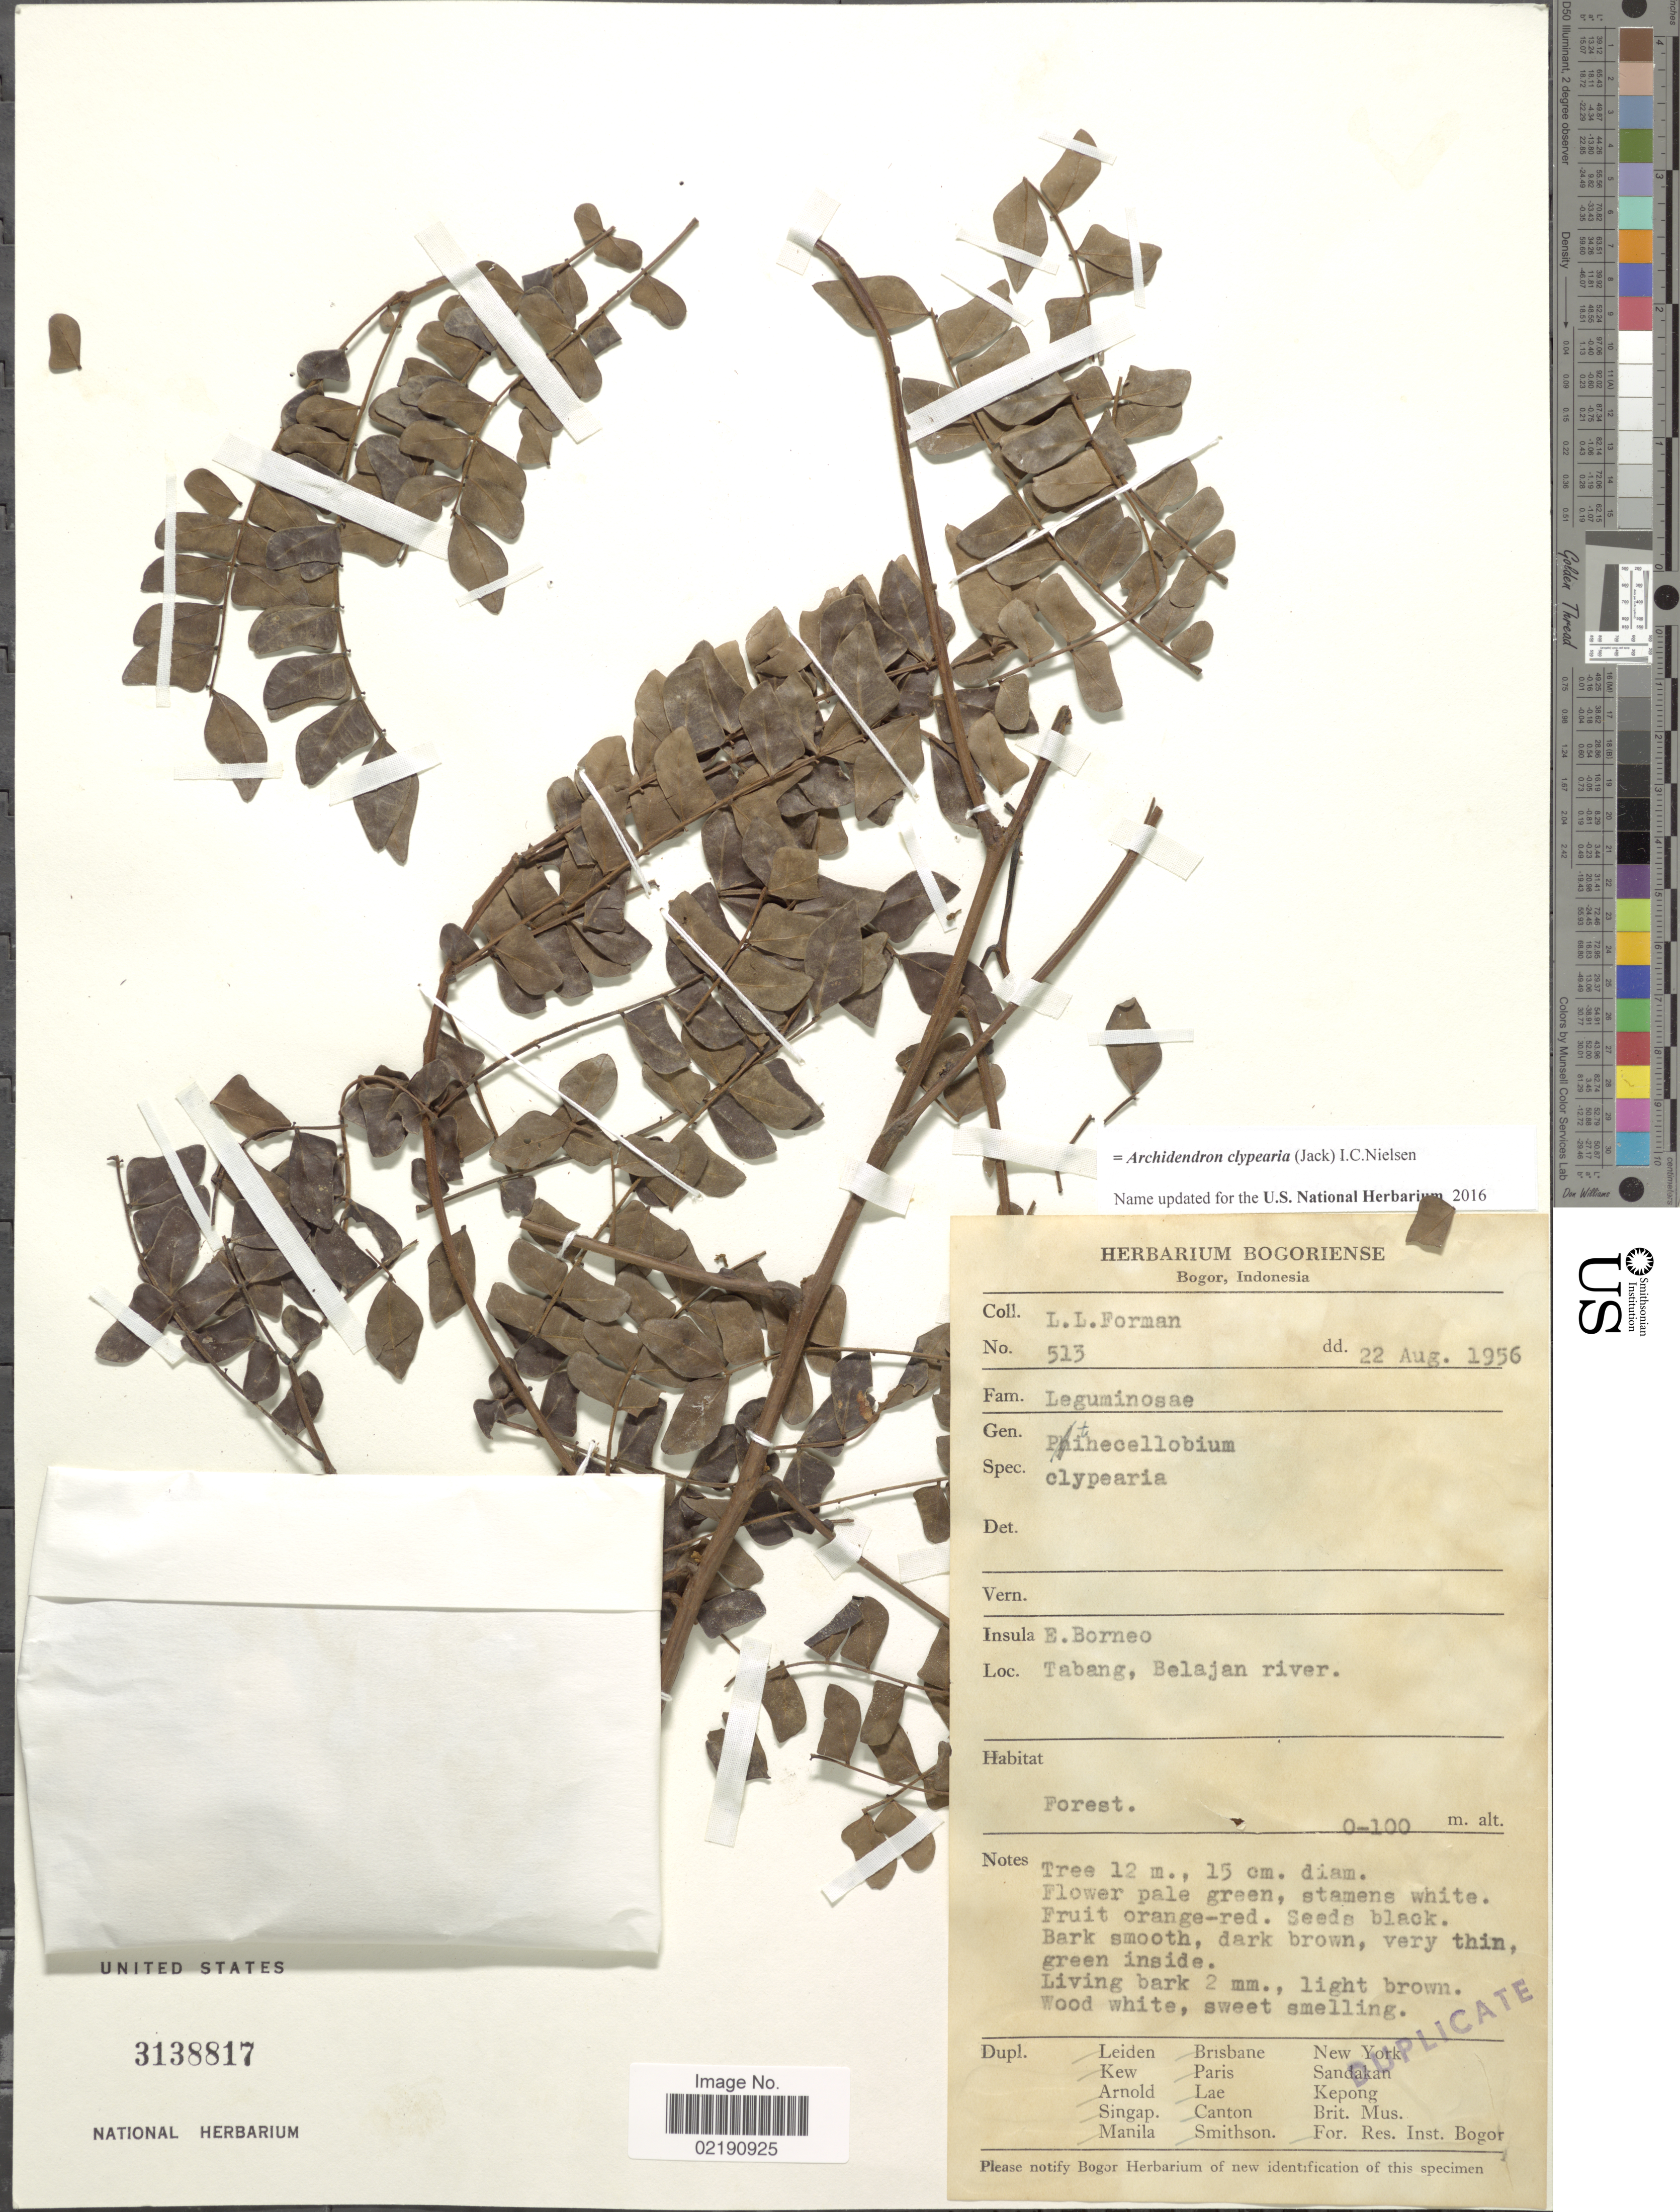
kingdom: Plantae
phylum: Tracheophyta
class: Magnoliopsida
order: Fabales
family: Fabaceae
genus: Archidendron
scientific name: Archidendron clypearia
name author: (Jack) I.C. Nielsen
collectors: L. Forman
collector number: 513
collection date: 1956-08-22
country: Indonesia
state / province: Kalimantan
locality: E. Borneo, Tabang, Belajan river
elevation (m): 0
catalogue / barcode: US 3138817